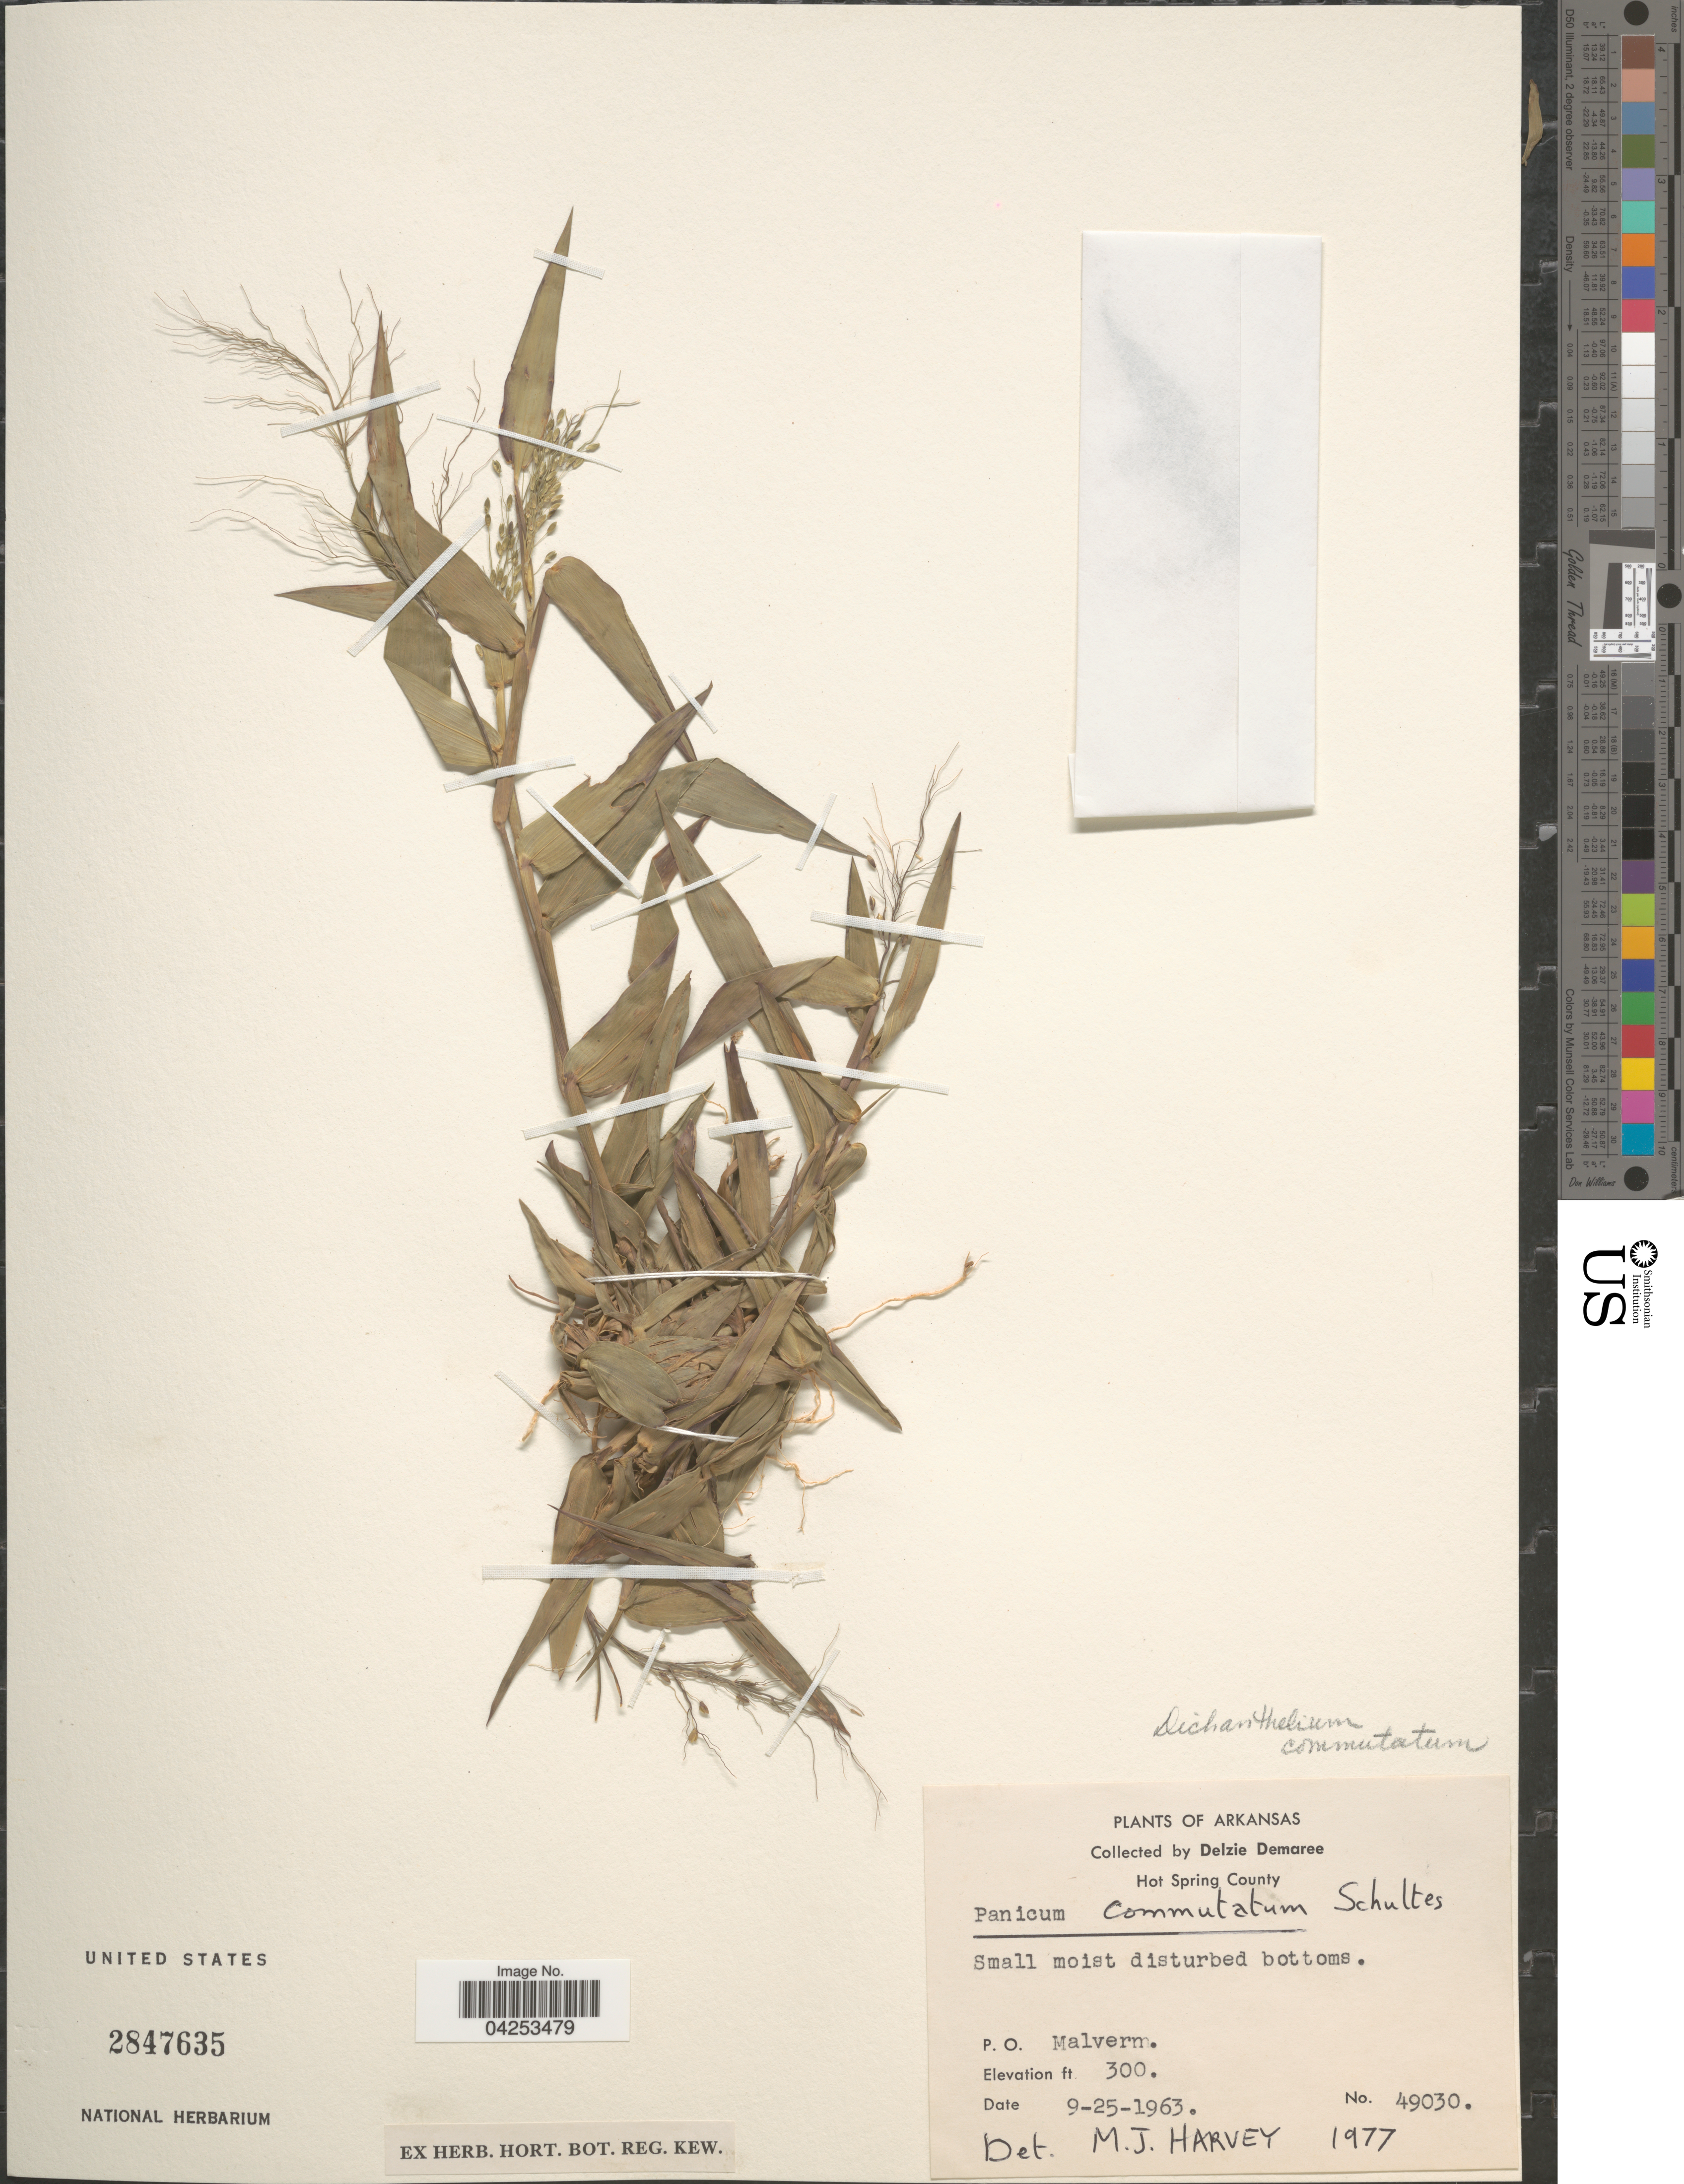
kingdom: Plantae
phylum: Tracheophyta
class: Liliopsida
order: Poales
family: Poaceae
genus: Dichanthelium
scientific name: Dichanthelium commutatum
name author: (Schult.) Gould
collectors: D. Demaree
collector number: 49030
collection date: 1963-09-25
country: United States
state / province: Arkansas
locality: Hot Spring County. P. O. Malvern.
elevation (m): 91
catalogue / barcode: US 2847635